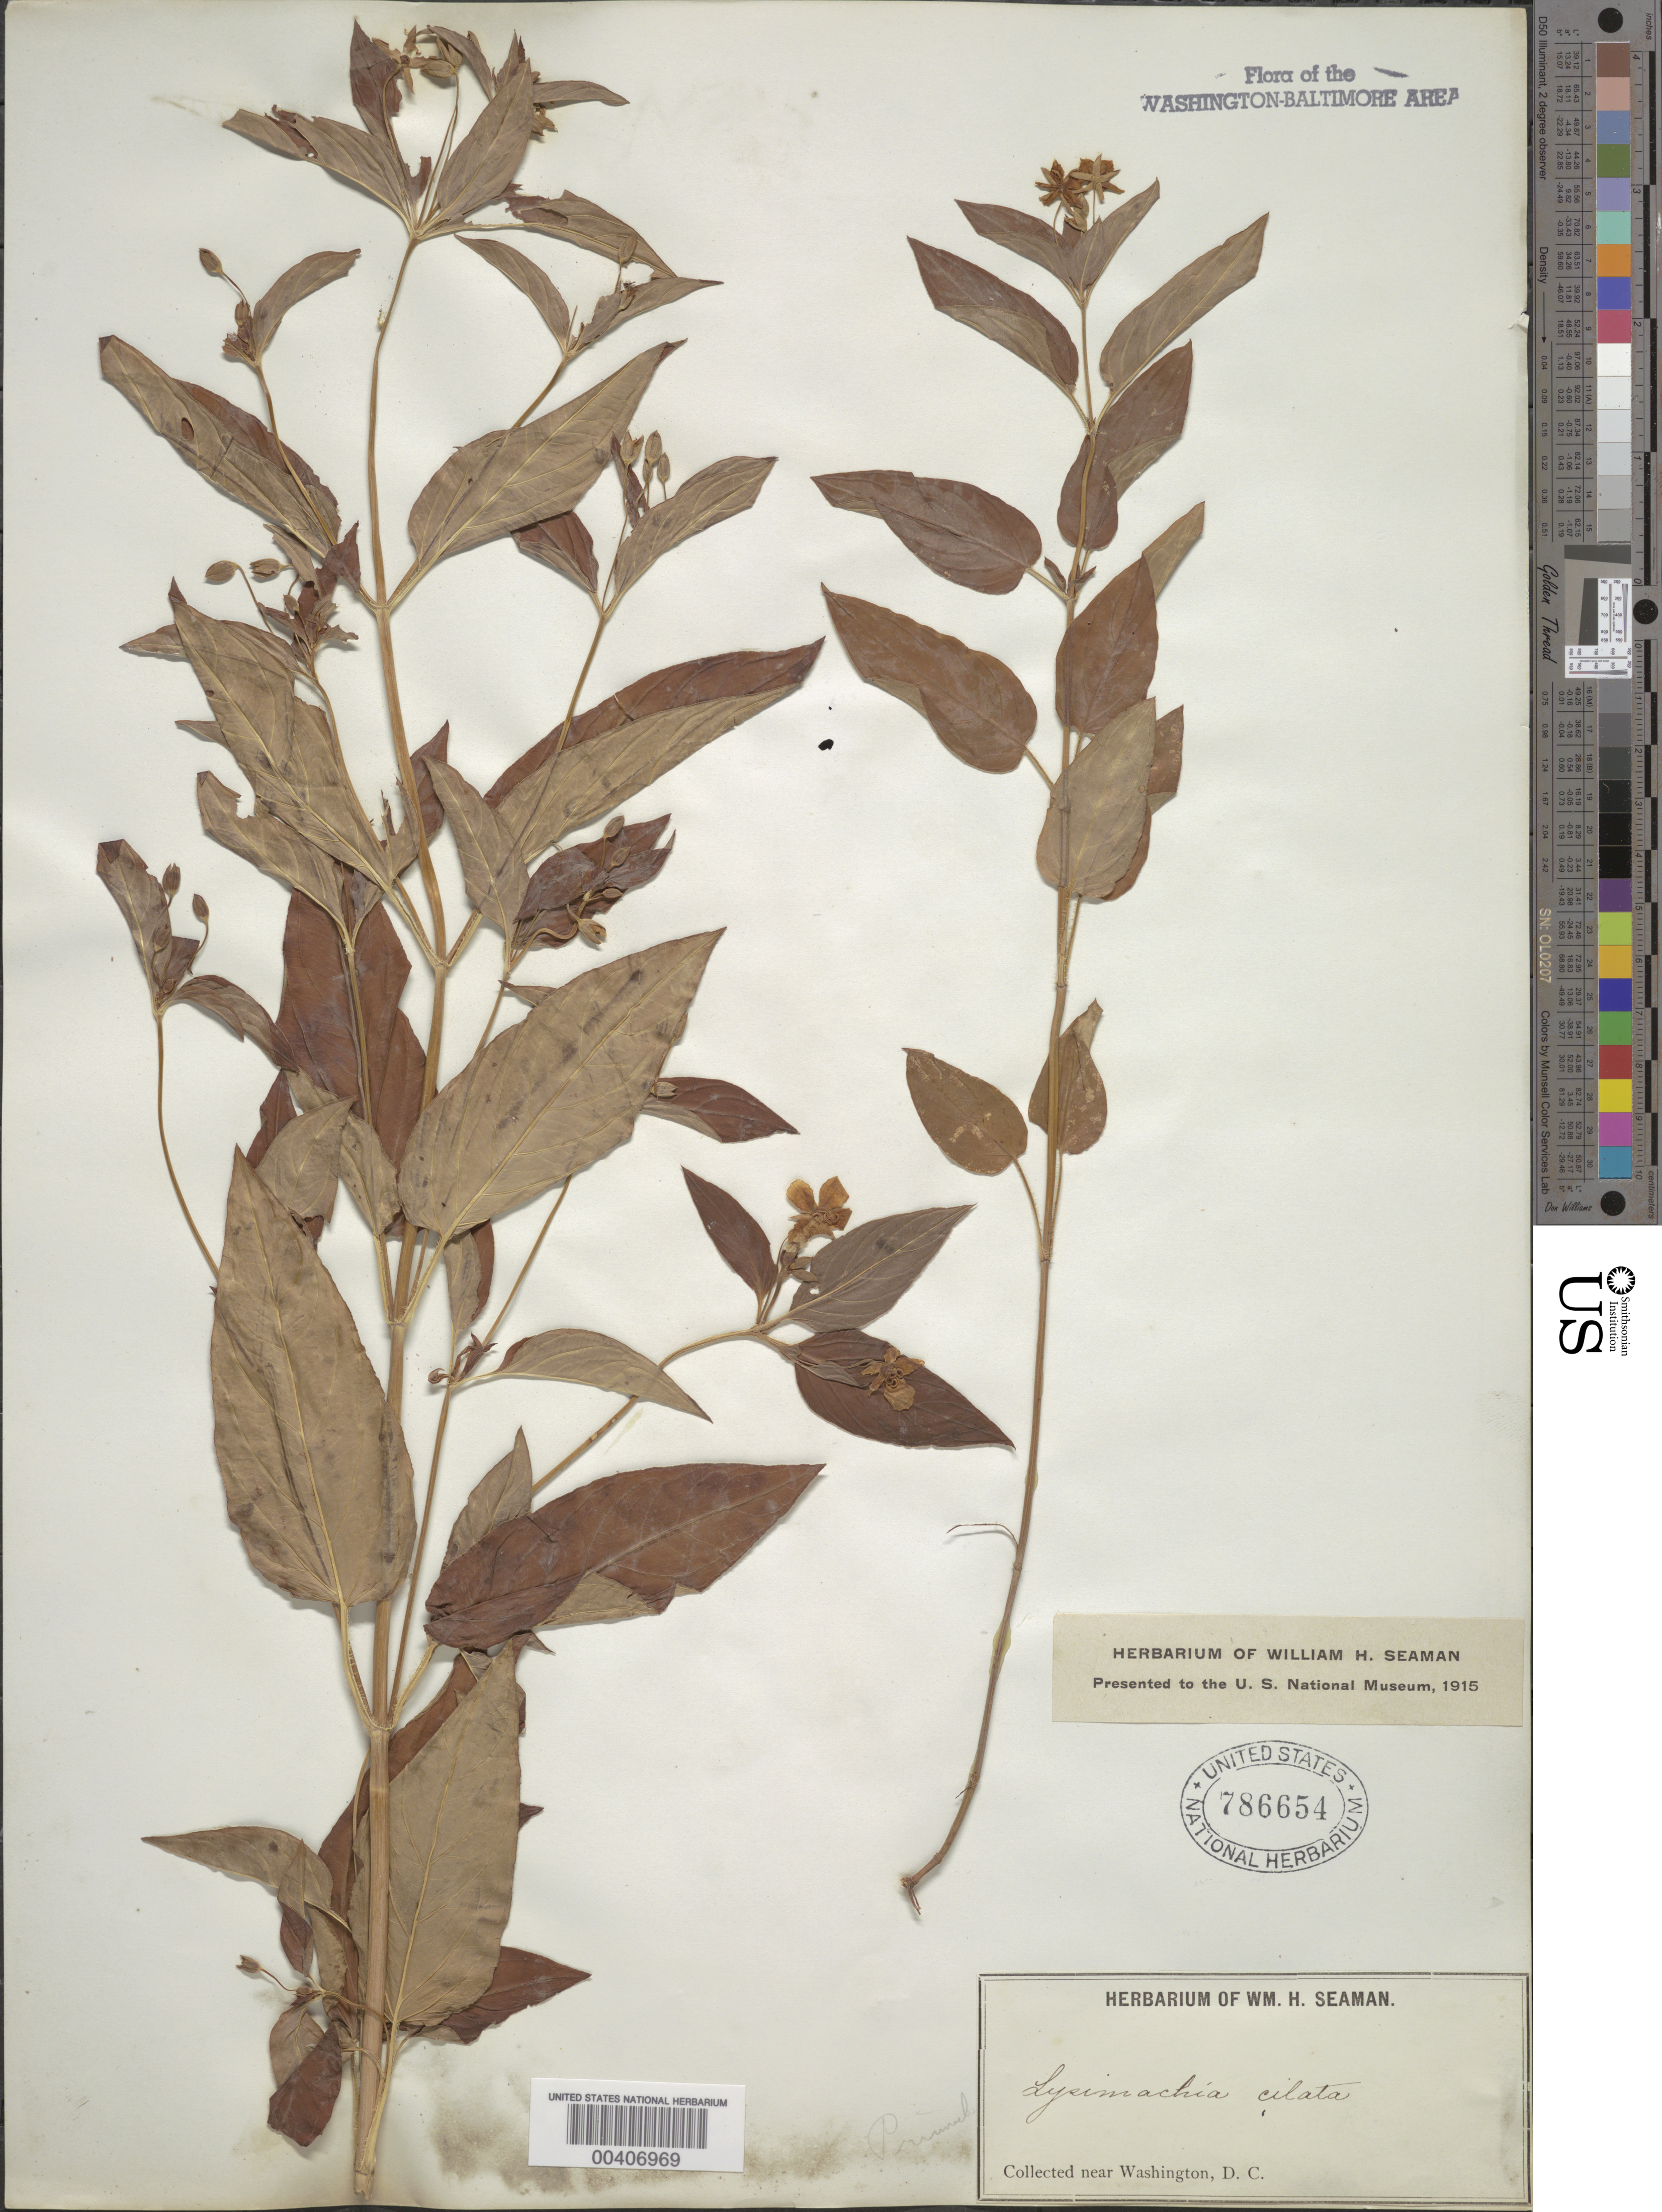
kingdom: Plantae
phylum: Tracheophyta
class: Magnoliopsida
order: Ericales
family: Primulaceae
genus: Lysimachia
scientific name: Lysimachia ciliata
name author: L.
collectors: W. Seaman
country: United States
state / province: District of Columbia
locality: Washington DC area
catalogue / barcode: US 786654